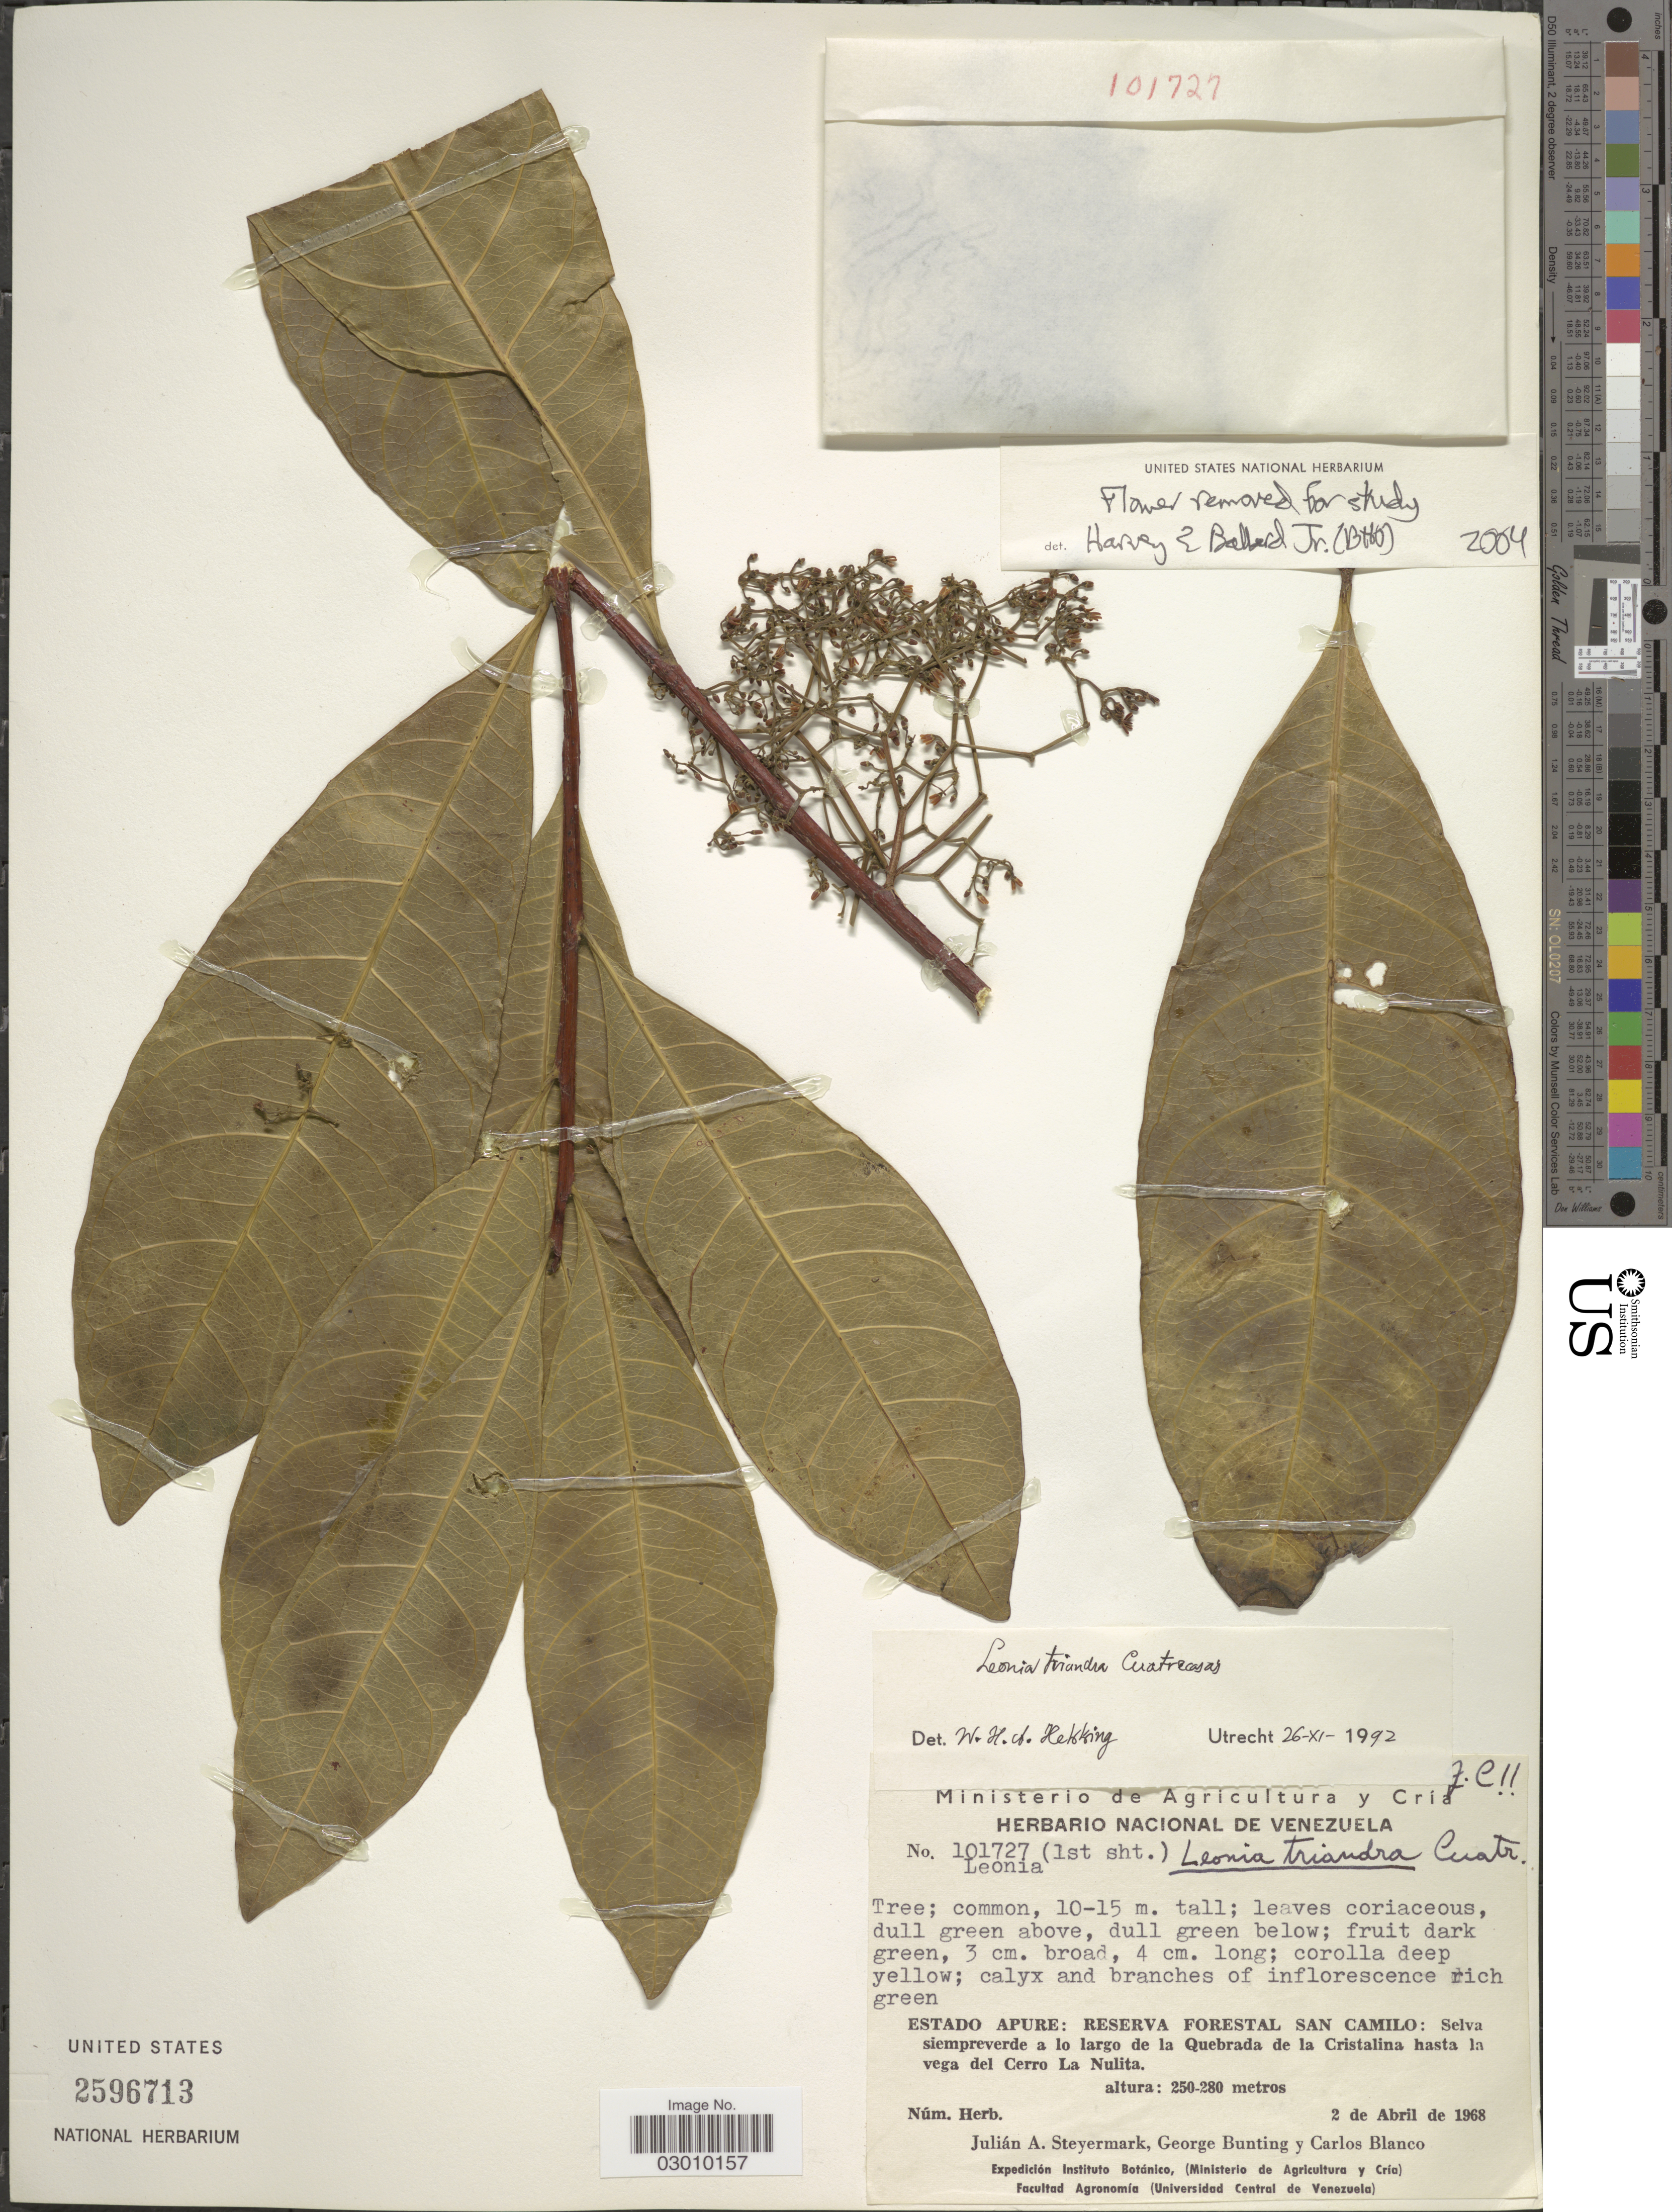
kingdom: Plantae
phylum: Tracheophyta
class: Magnoliopsida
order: Malpighiales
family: Violaceae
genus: Leonia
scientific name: Leonia triandra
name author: Cuatrec.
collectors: J. Steyermark, G. S. Bunting & C. Blanco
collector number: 101727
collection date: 1968-04-02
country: Venezuela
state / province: Apure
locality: Reserva Forestal San Camilo: Selva siempreverde a lo largo de la Quebrada de la Cristalina hasta la vega del Cerro La Nulita.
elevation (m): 250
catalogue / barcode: US 2596713